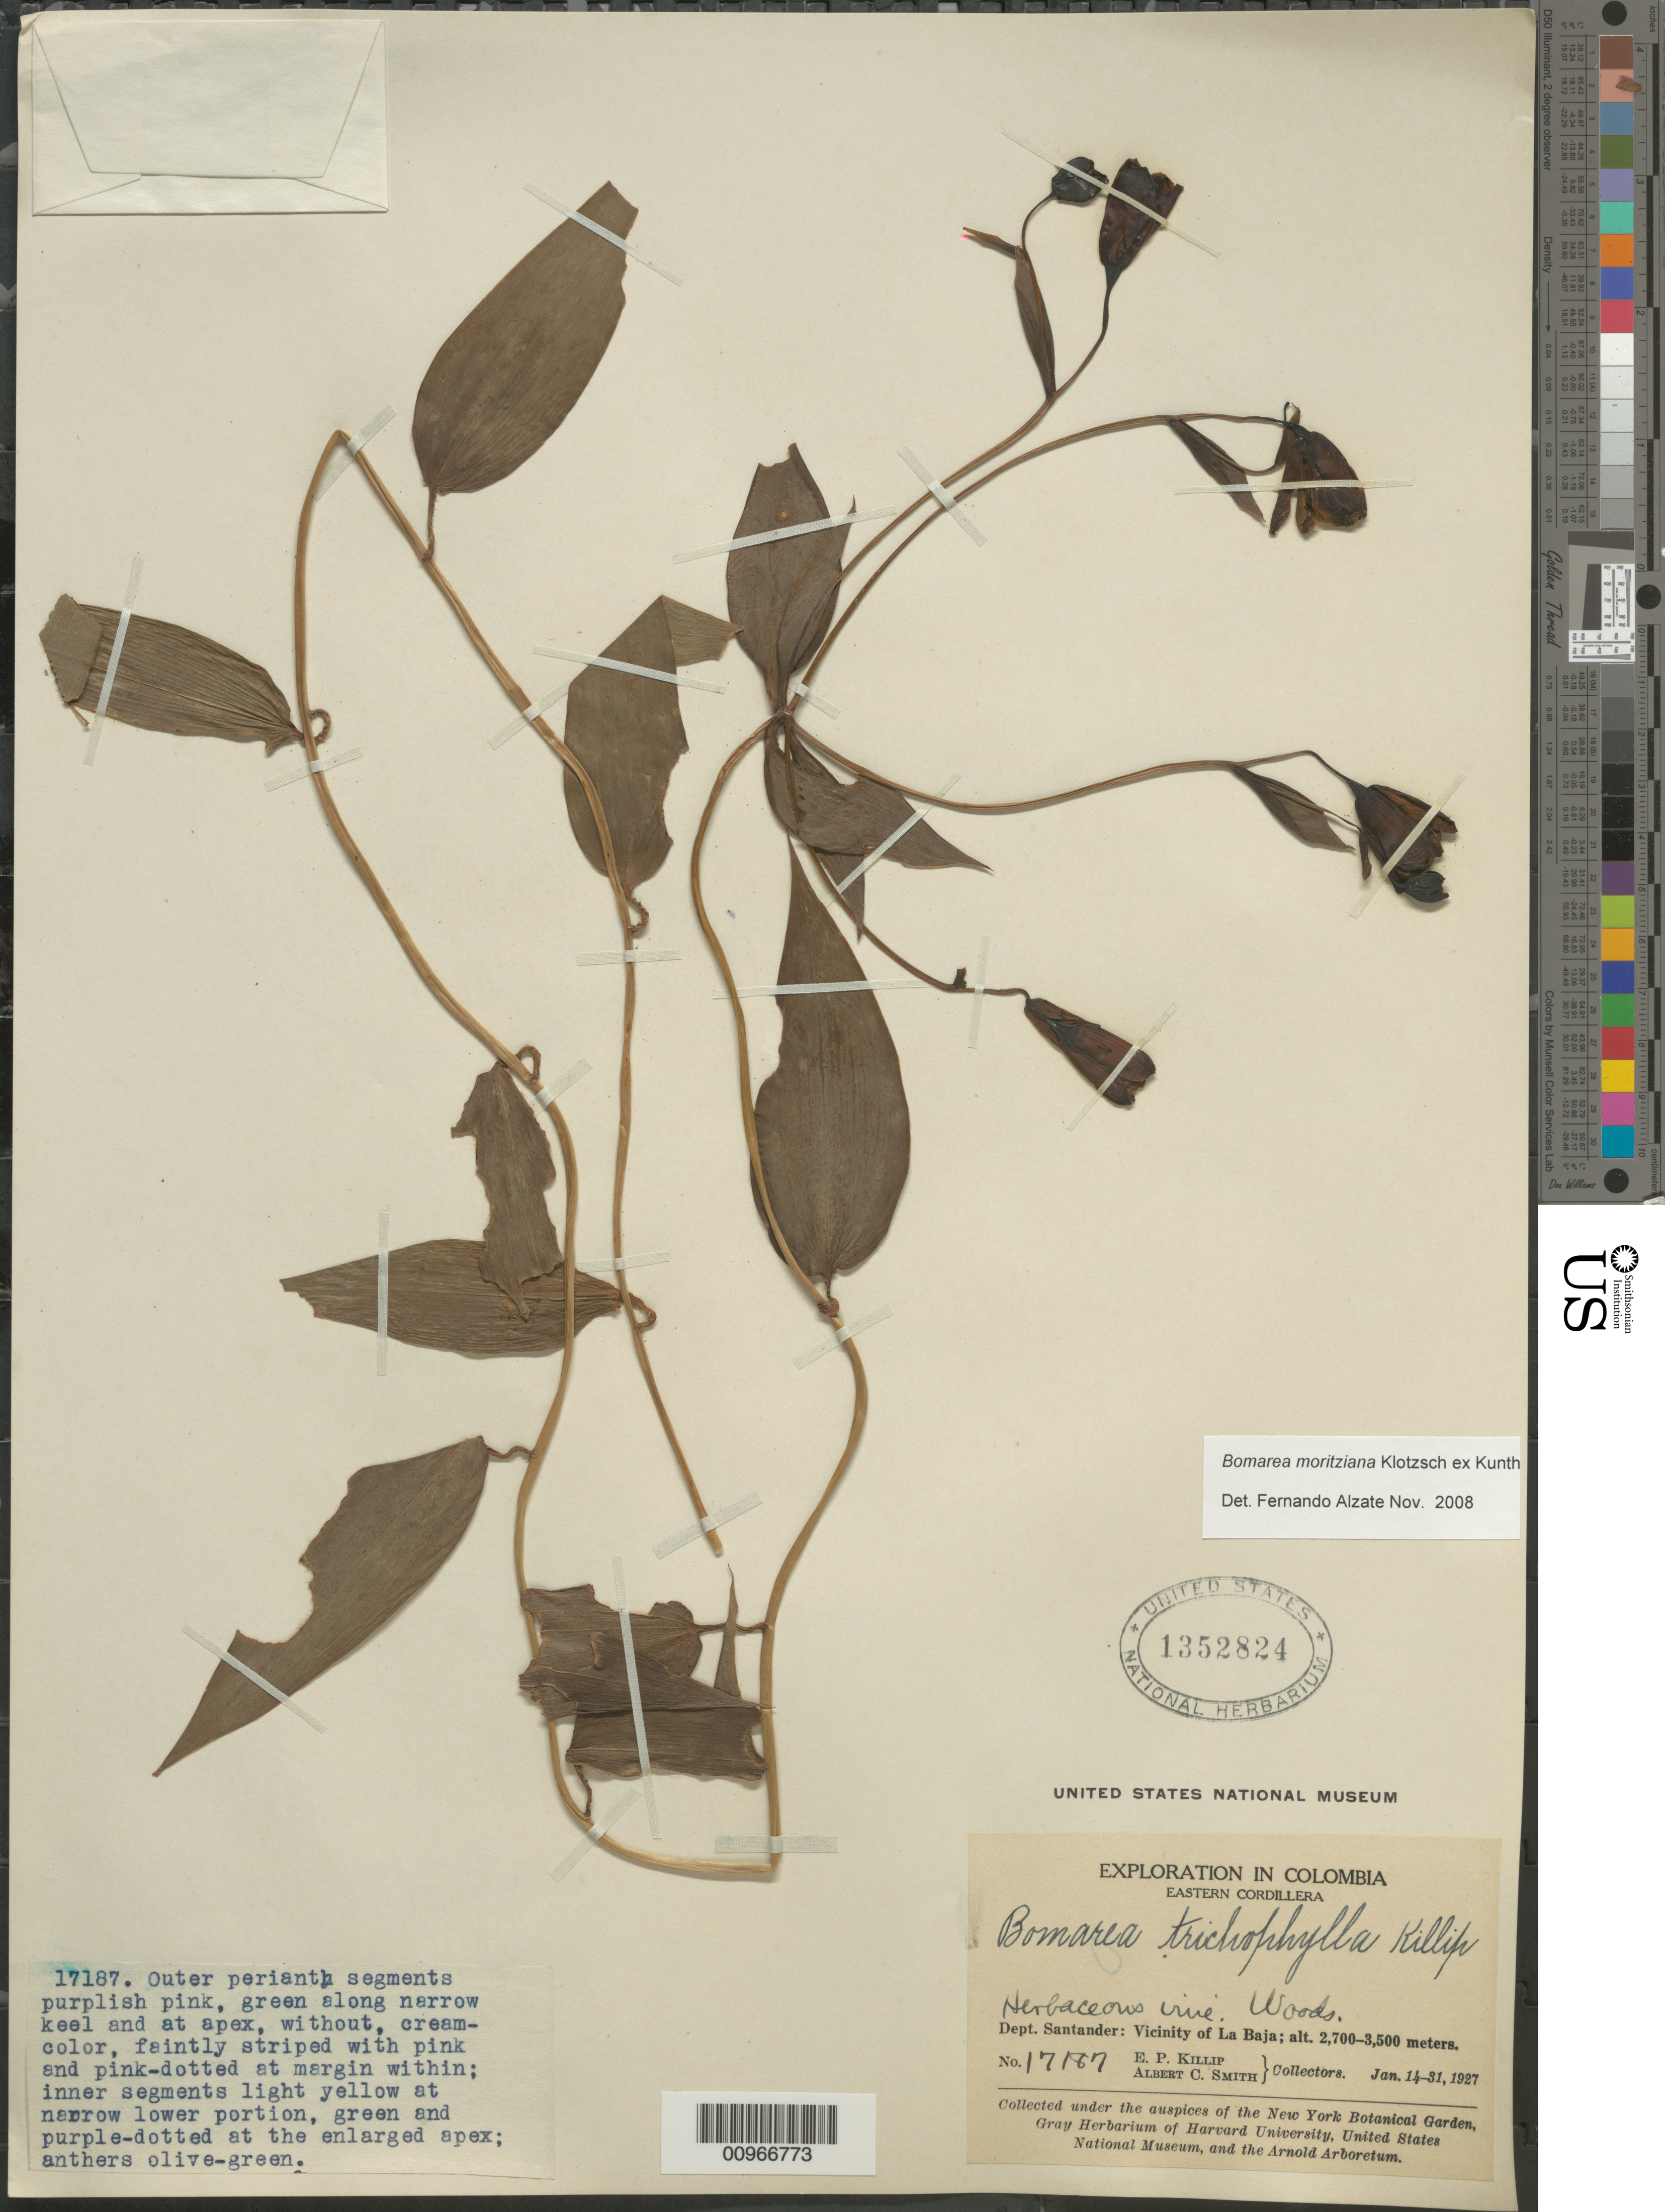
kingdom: Plantae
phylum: Tracheophyta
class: Liliopsida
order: Liliales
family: Alstroemeriaceae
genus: Bomarea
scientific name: Bomarea moritziana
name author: Klotzsch ex Kunth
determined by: Alzate Guarin, Fernando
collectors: E. P. Killip & A. C. Smith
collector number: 17187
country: Colombia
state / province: Santander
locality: La Baja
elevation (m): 2700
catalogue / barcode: US 1352824